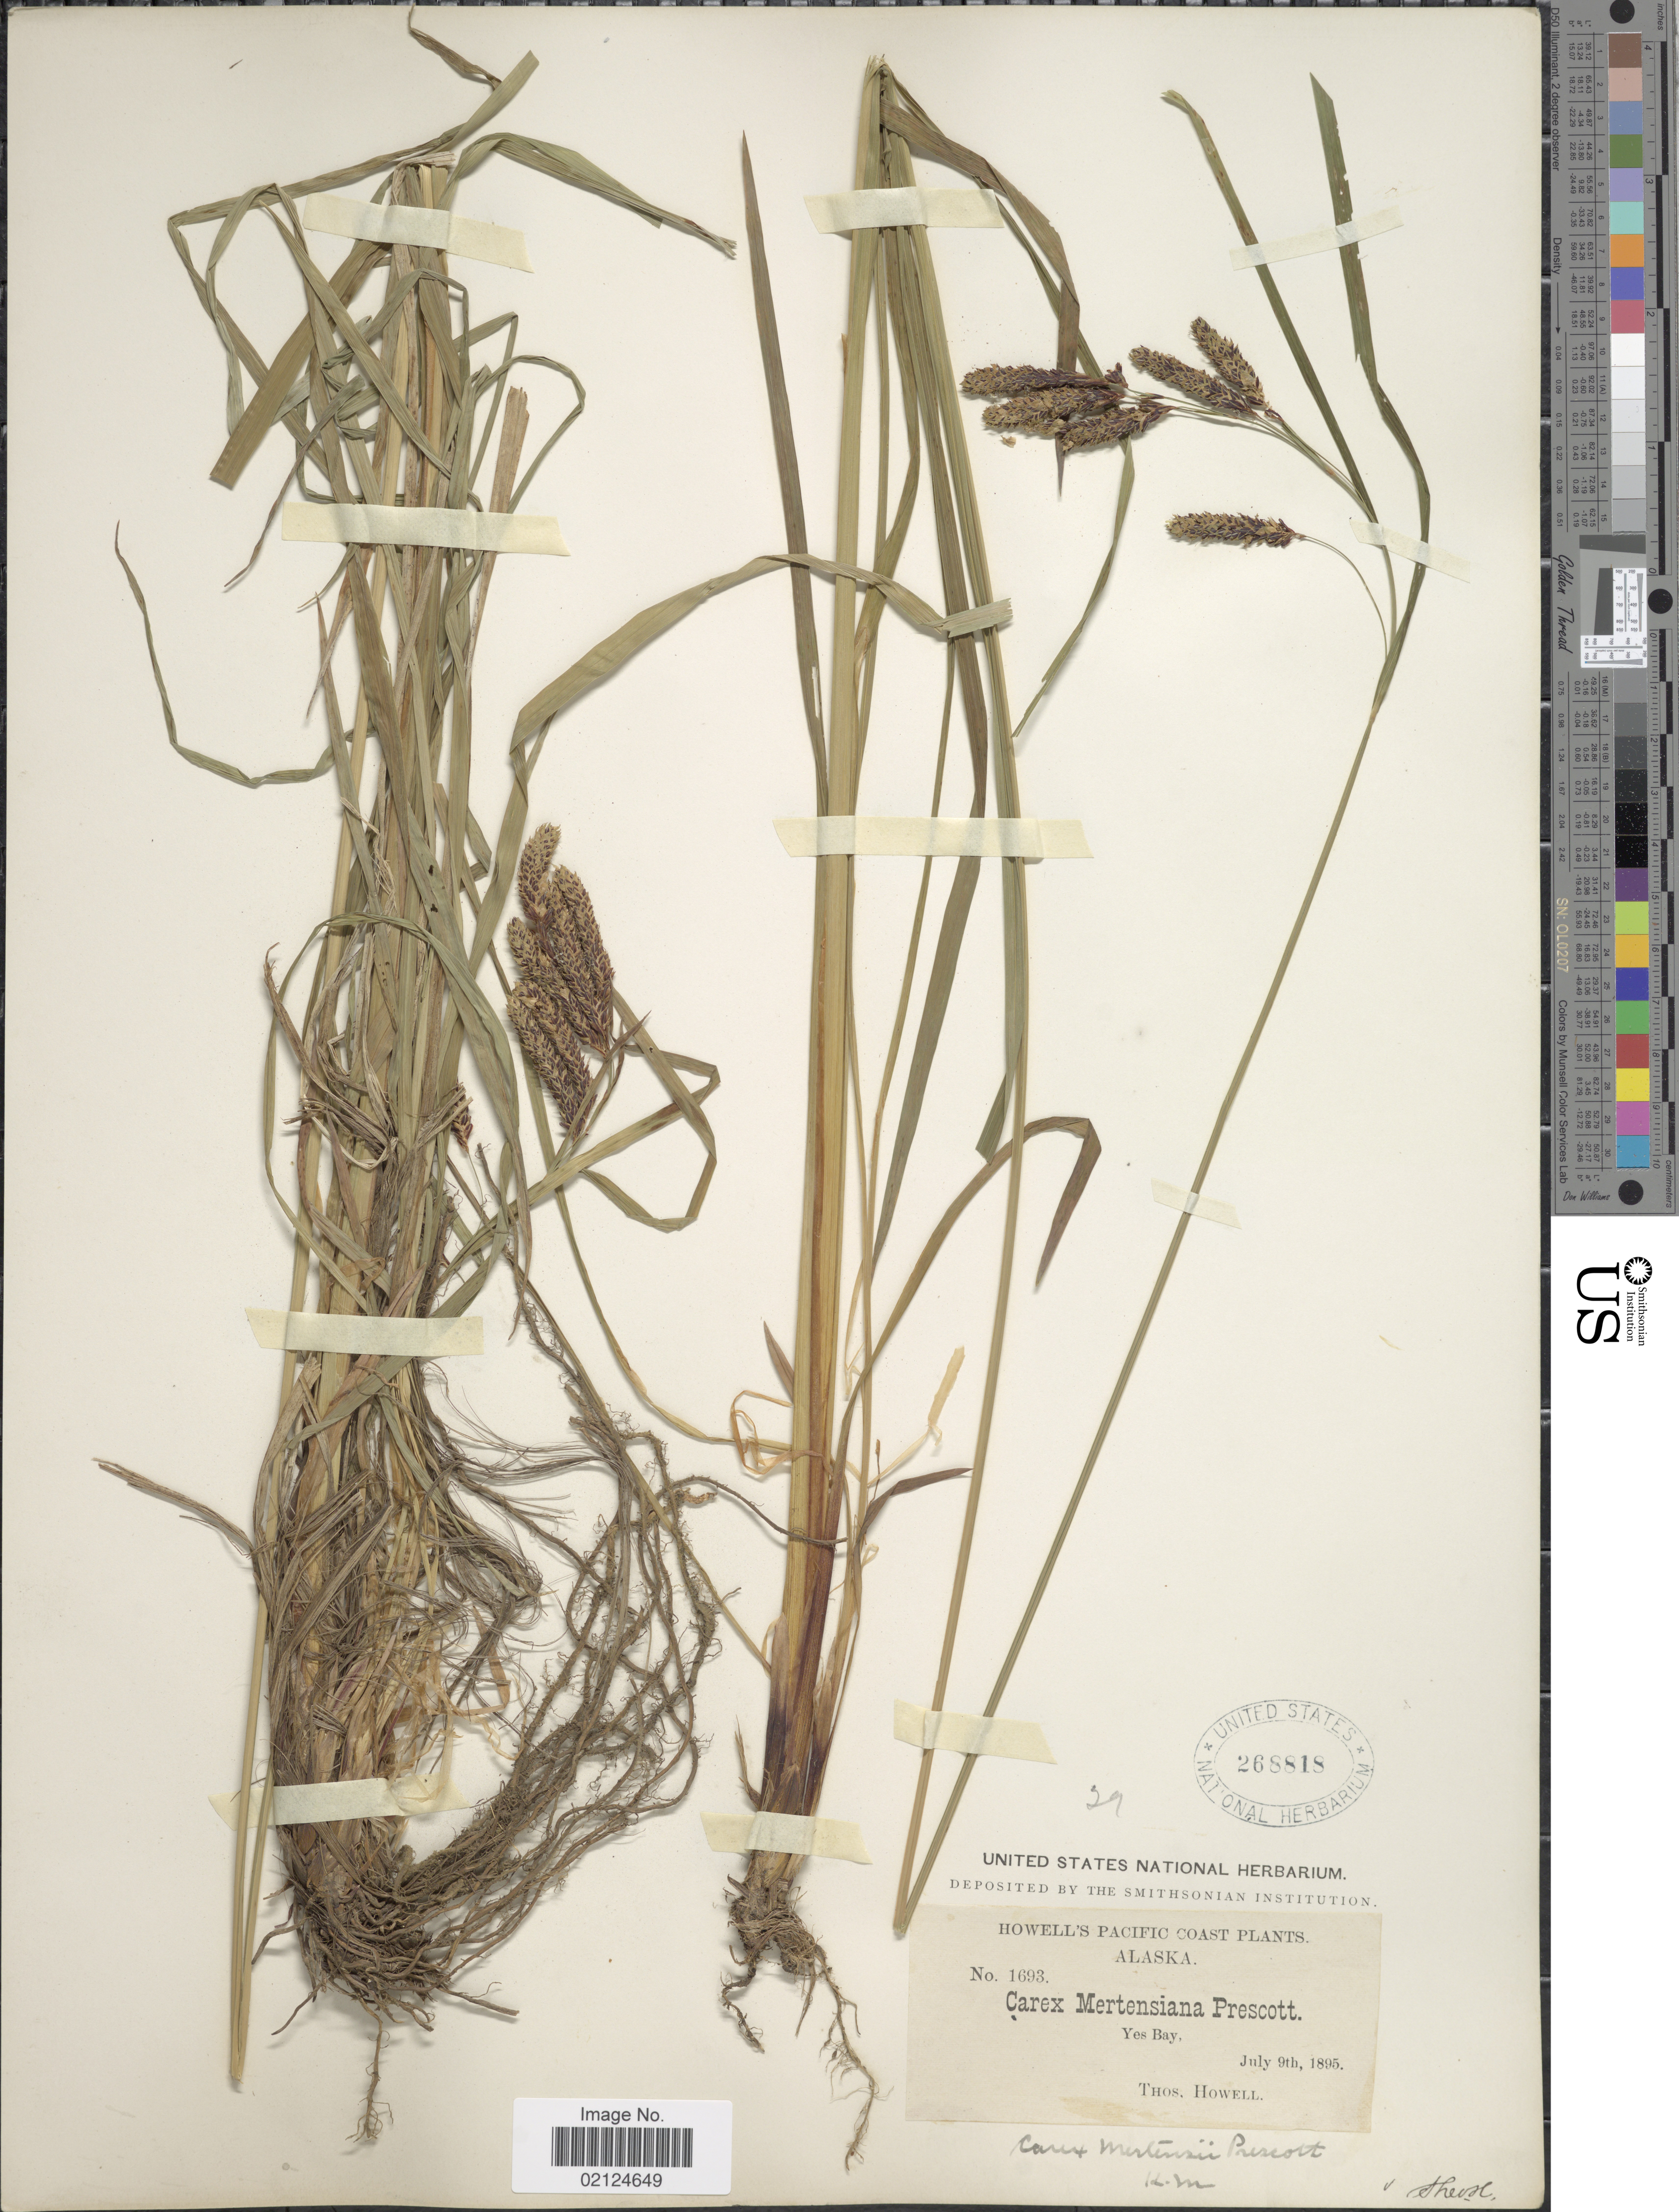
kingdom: Plantae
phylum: Tracheophyta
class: Liliopsida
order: Poales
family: Cyperaceae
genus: Carex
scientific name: Carex mertensii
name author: J.D. Prescott ex Bong.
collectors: T. Howell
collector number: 1693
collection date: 1895-07-09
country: United States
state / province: Alaska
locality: Pacific Coast, Yes Bay.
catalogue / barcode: US 268818